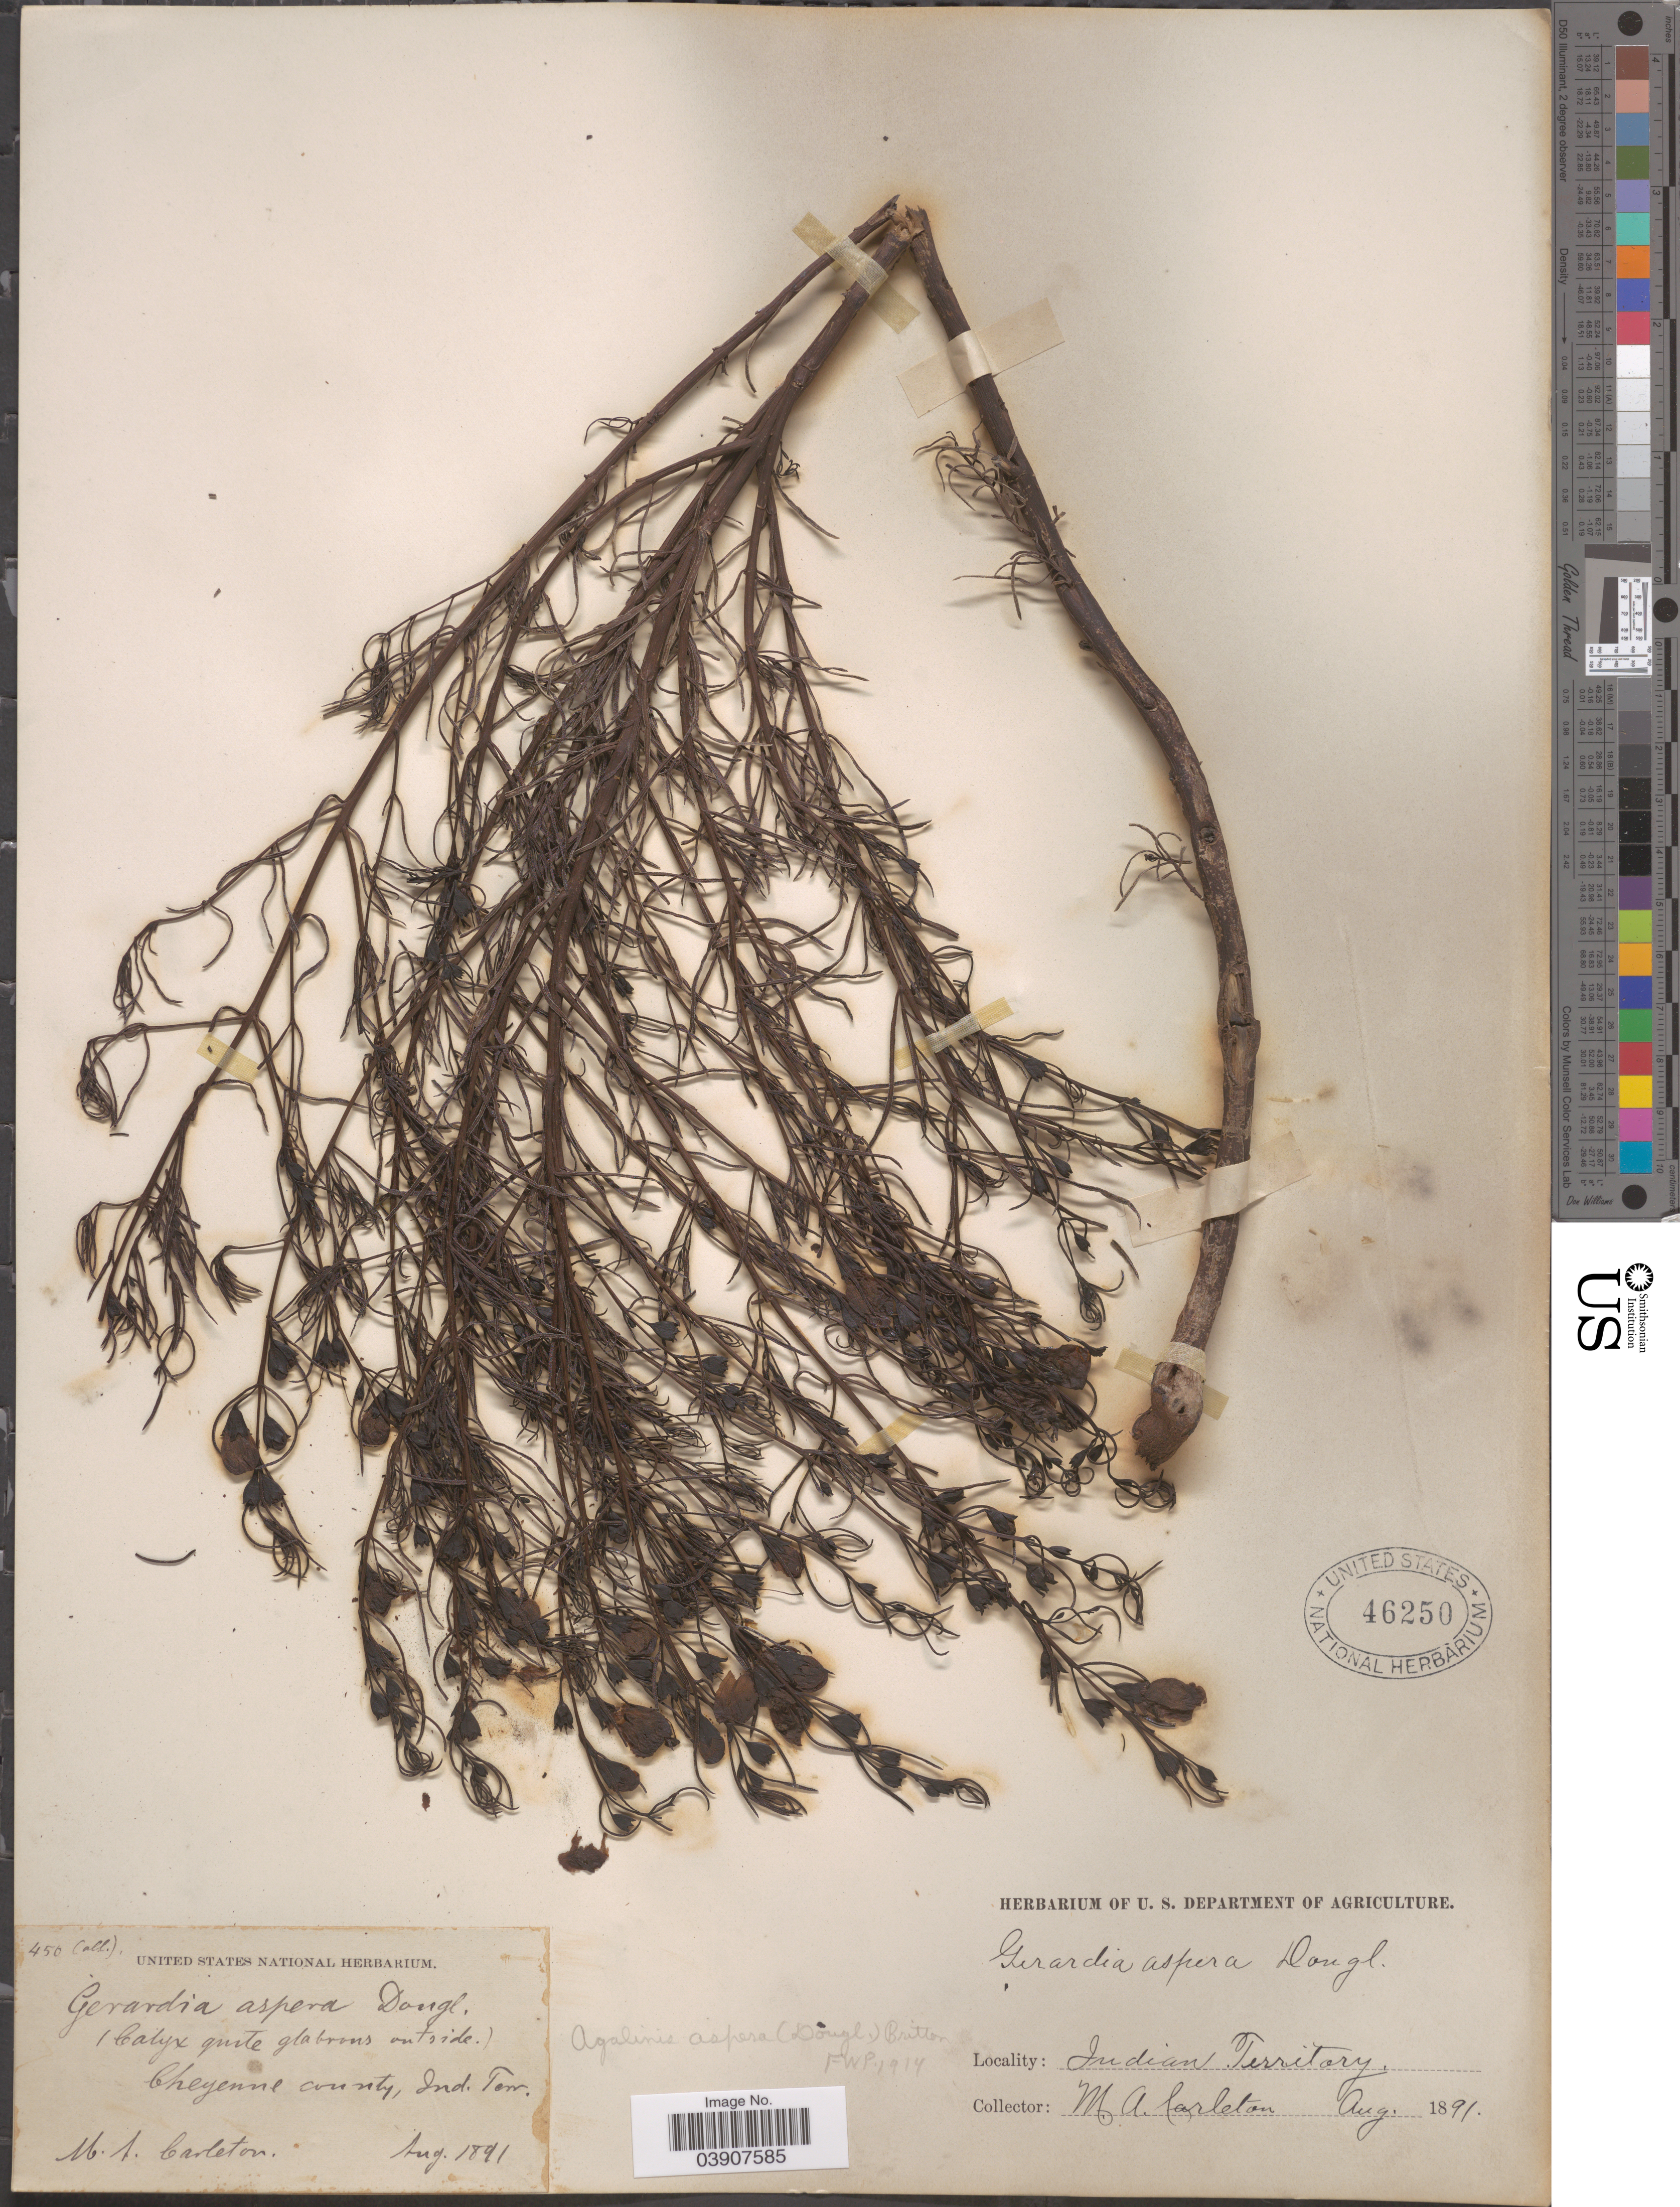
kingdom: Plantae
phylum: Tracheophyta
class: Magnoliopsida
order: Lamiales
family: Orobanchaceae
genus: Agalinis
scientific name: Agalinis aspera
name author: (Douglas ex Benth.) Britton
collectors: M. A. Carleton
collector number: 450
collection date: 1891-08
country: United States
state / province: Oklahoma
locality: Cheyenne County, Indian Territory.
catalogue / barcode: US 46250